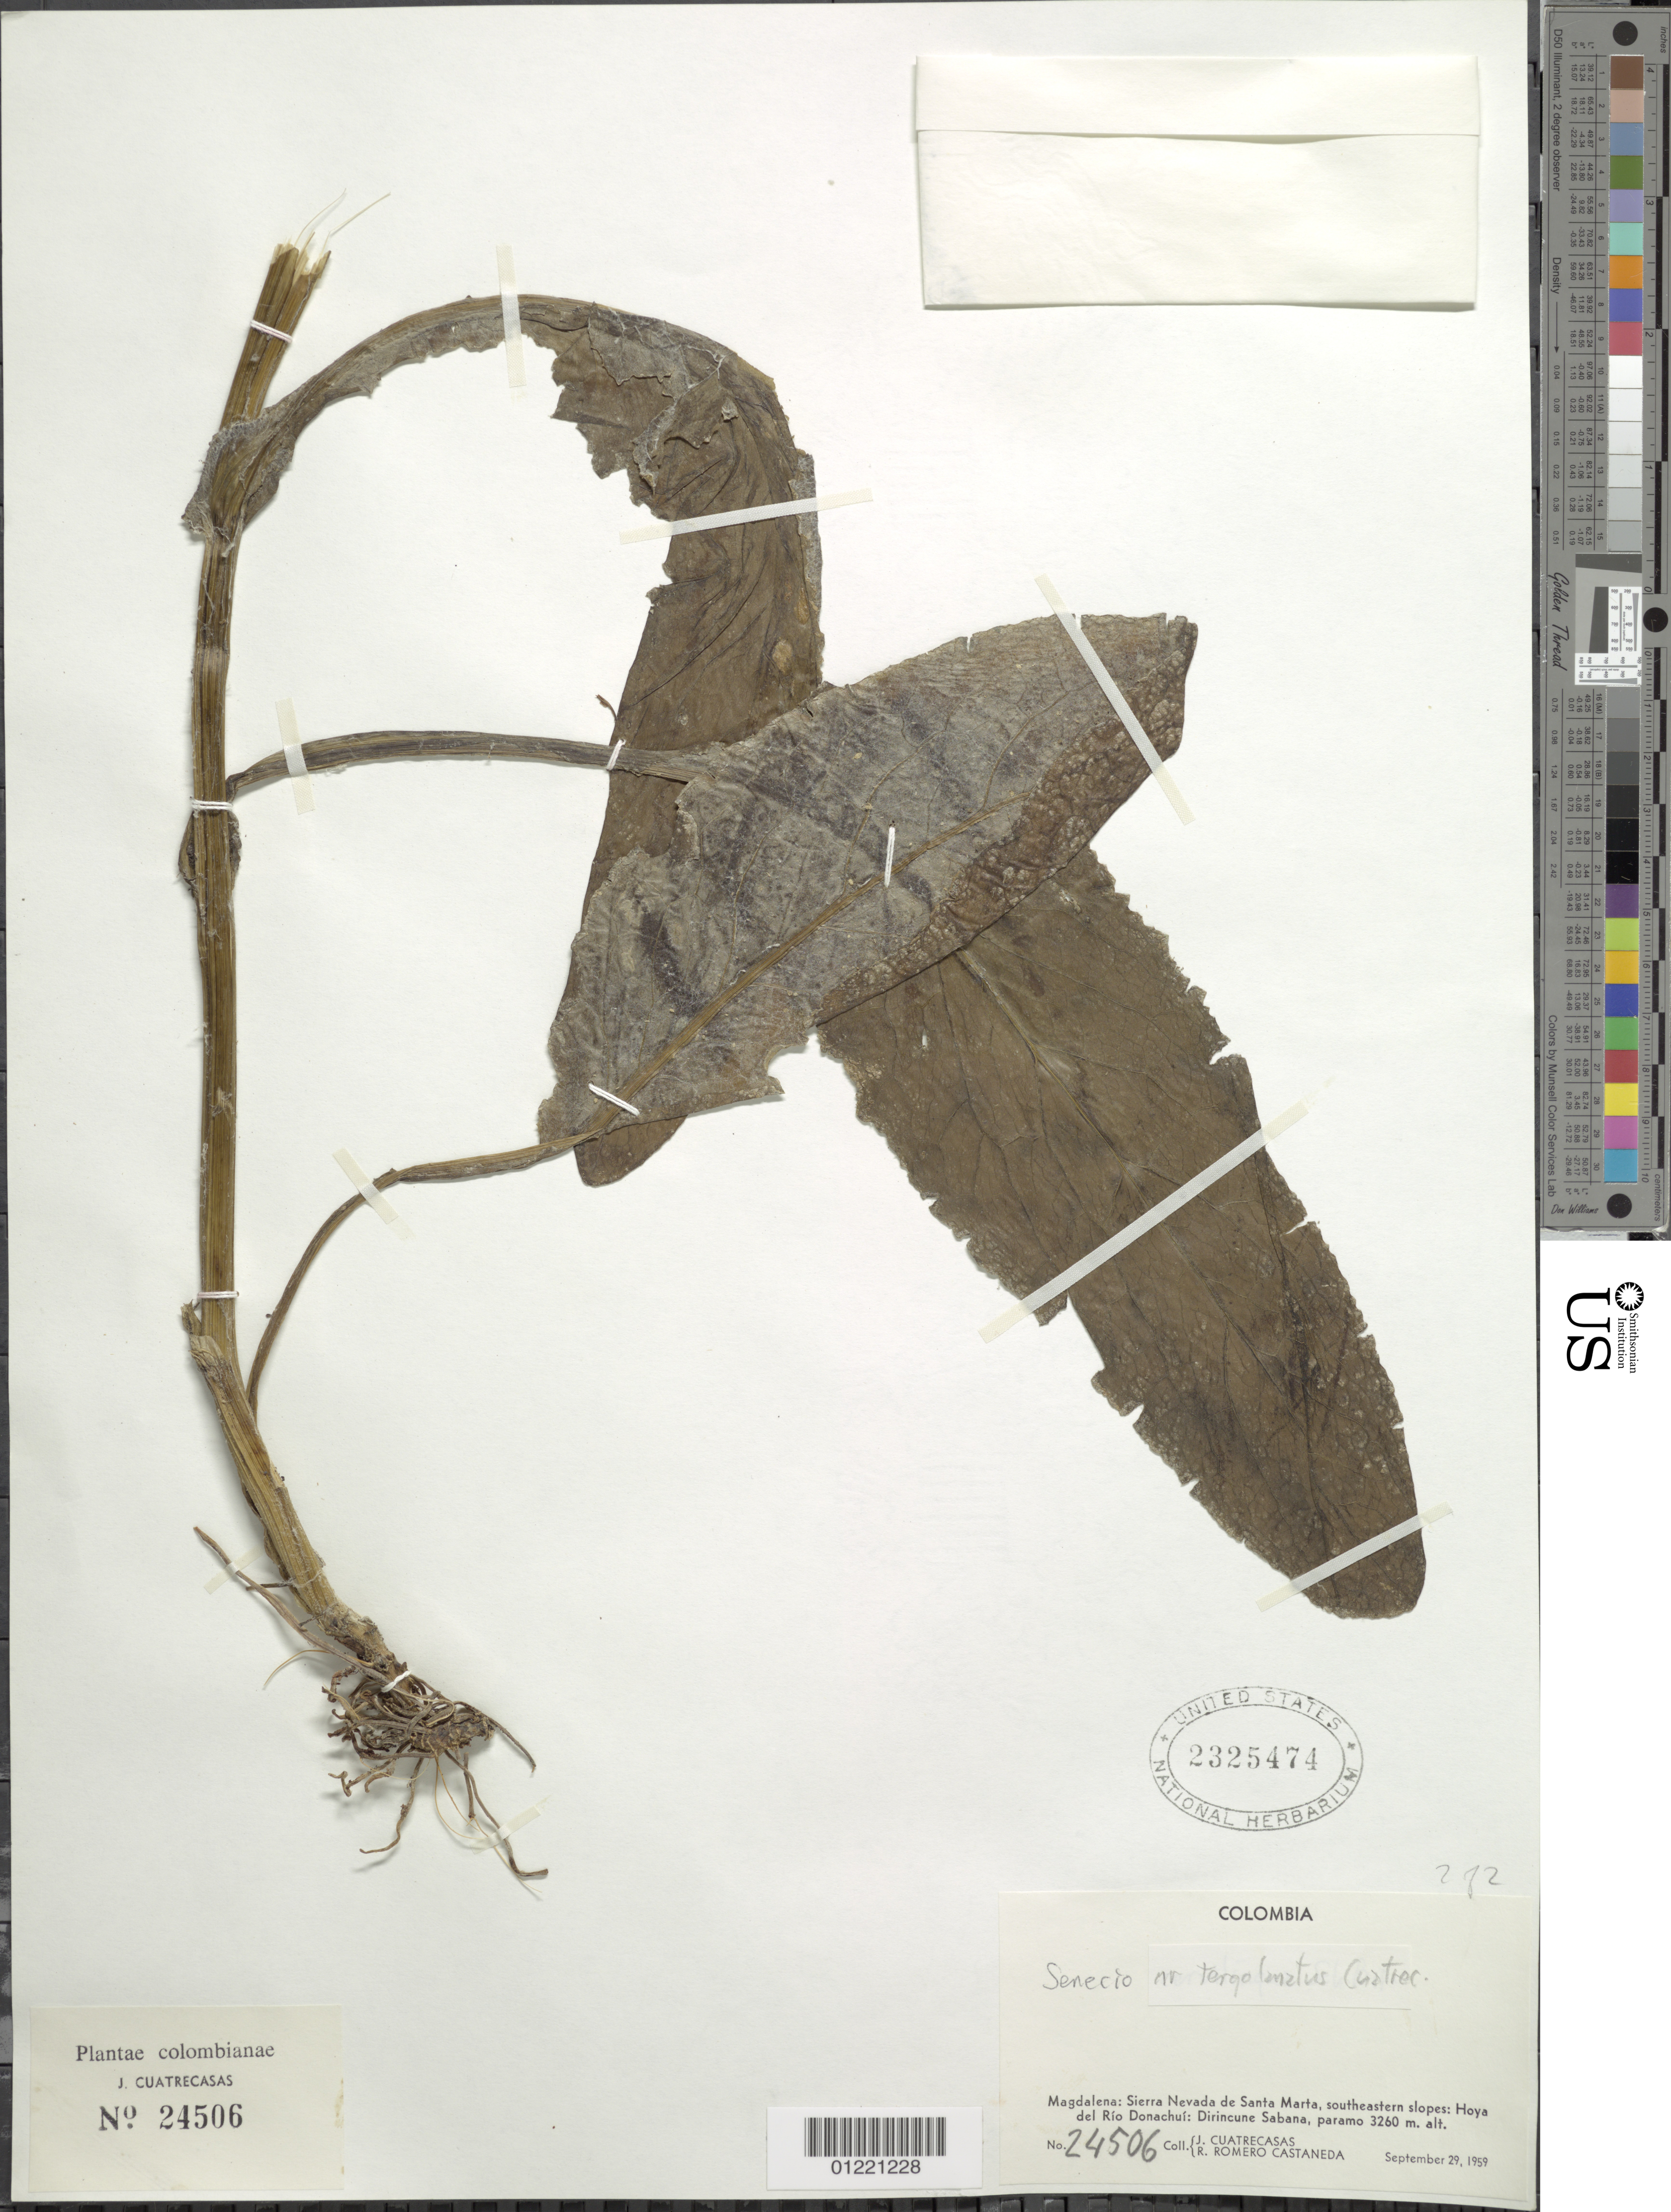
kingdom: Plantae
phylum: Tracheophyta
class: Magnoliopsida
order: Asterales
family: Asteraceae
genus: Senecio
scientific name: Senecio tergolanatus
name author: Cuatrec.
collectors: J. Cuatrecasas & R. Romero Castañeda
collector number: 24506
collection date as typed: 29 Sep 1959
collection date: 1959-09-29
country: Colombia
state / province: Magdalena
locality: Sierra Nevada de Santa Marta, southeastern slopes: Hoya de Río Donachuí: Dirincune Sabana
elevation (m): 3260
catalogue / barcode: US 2325474